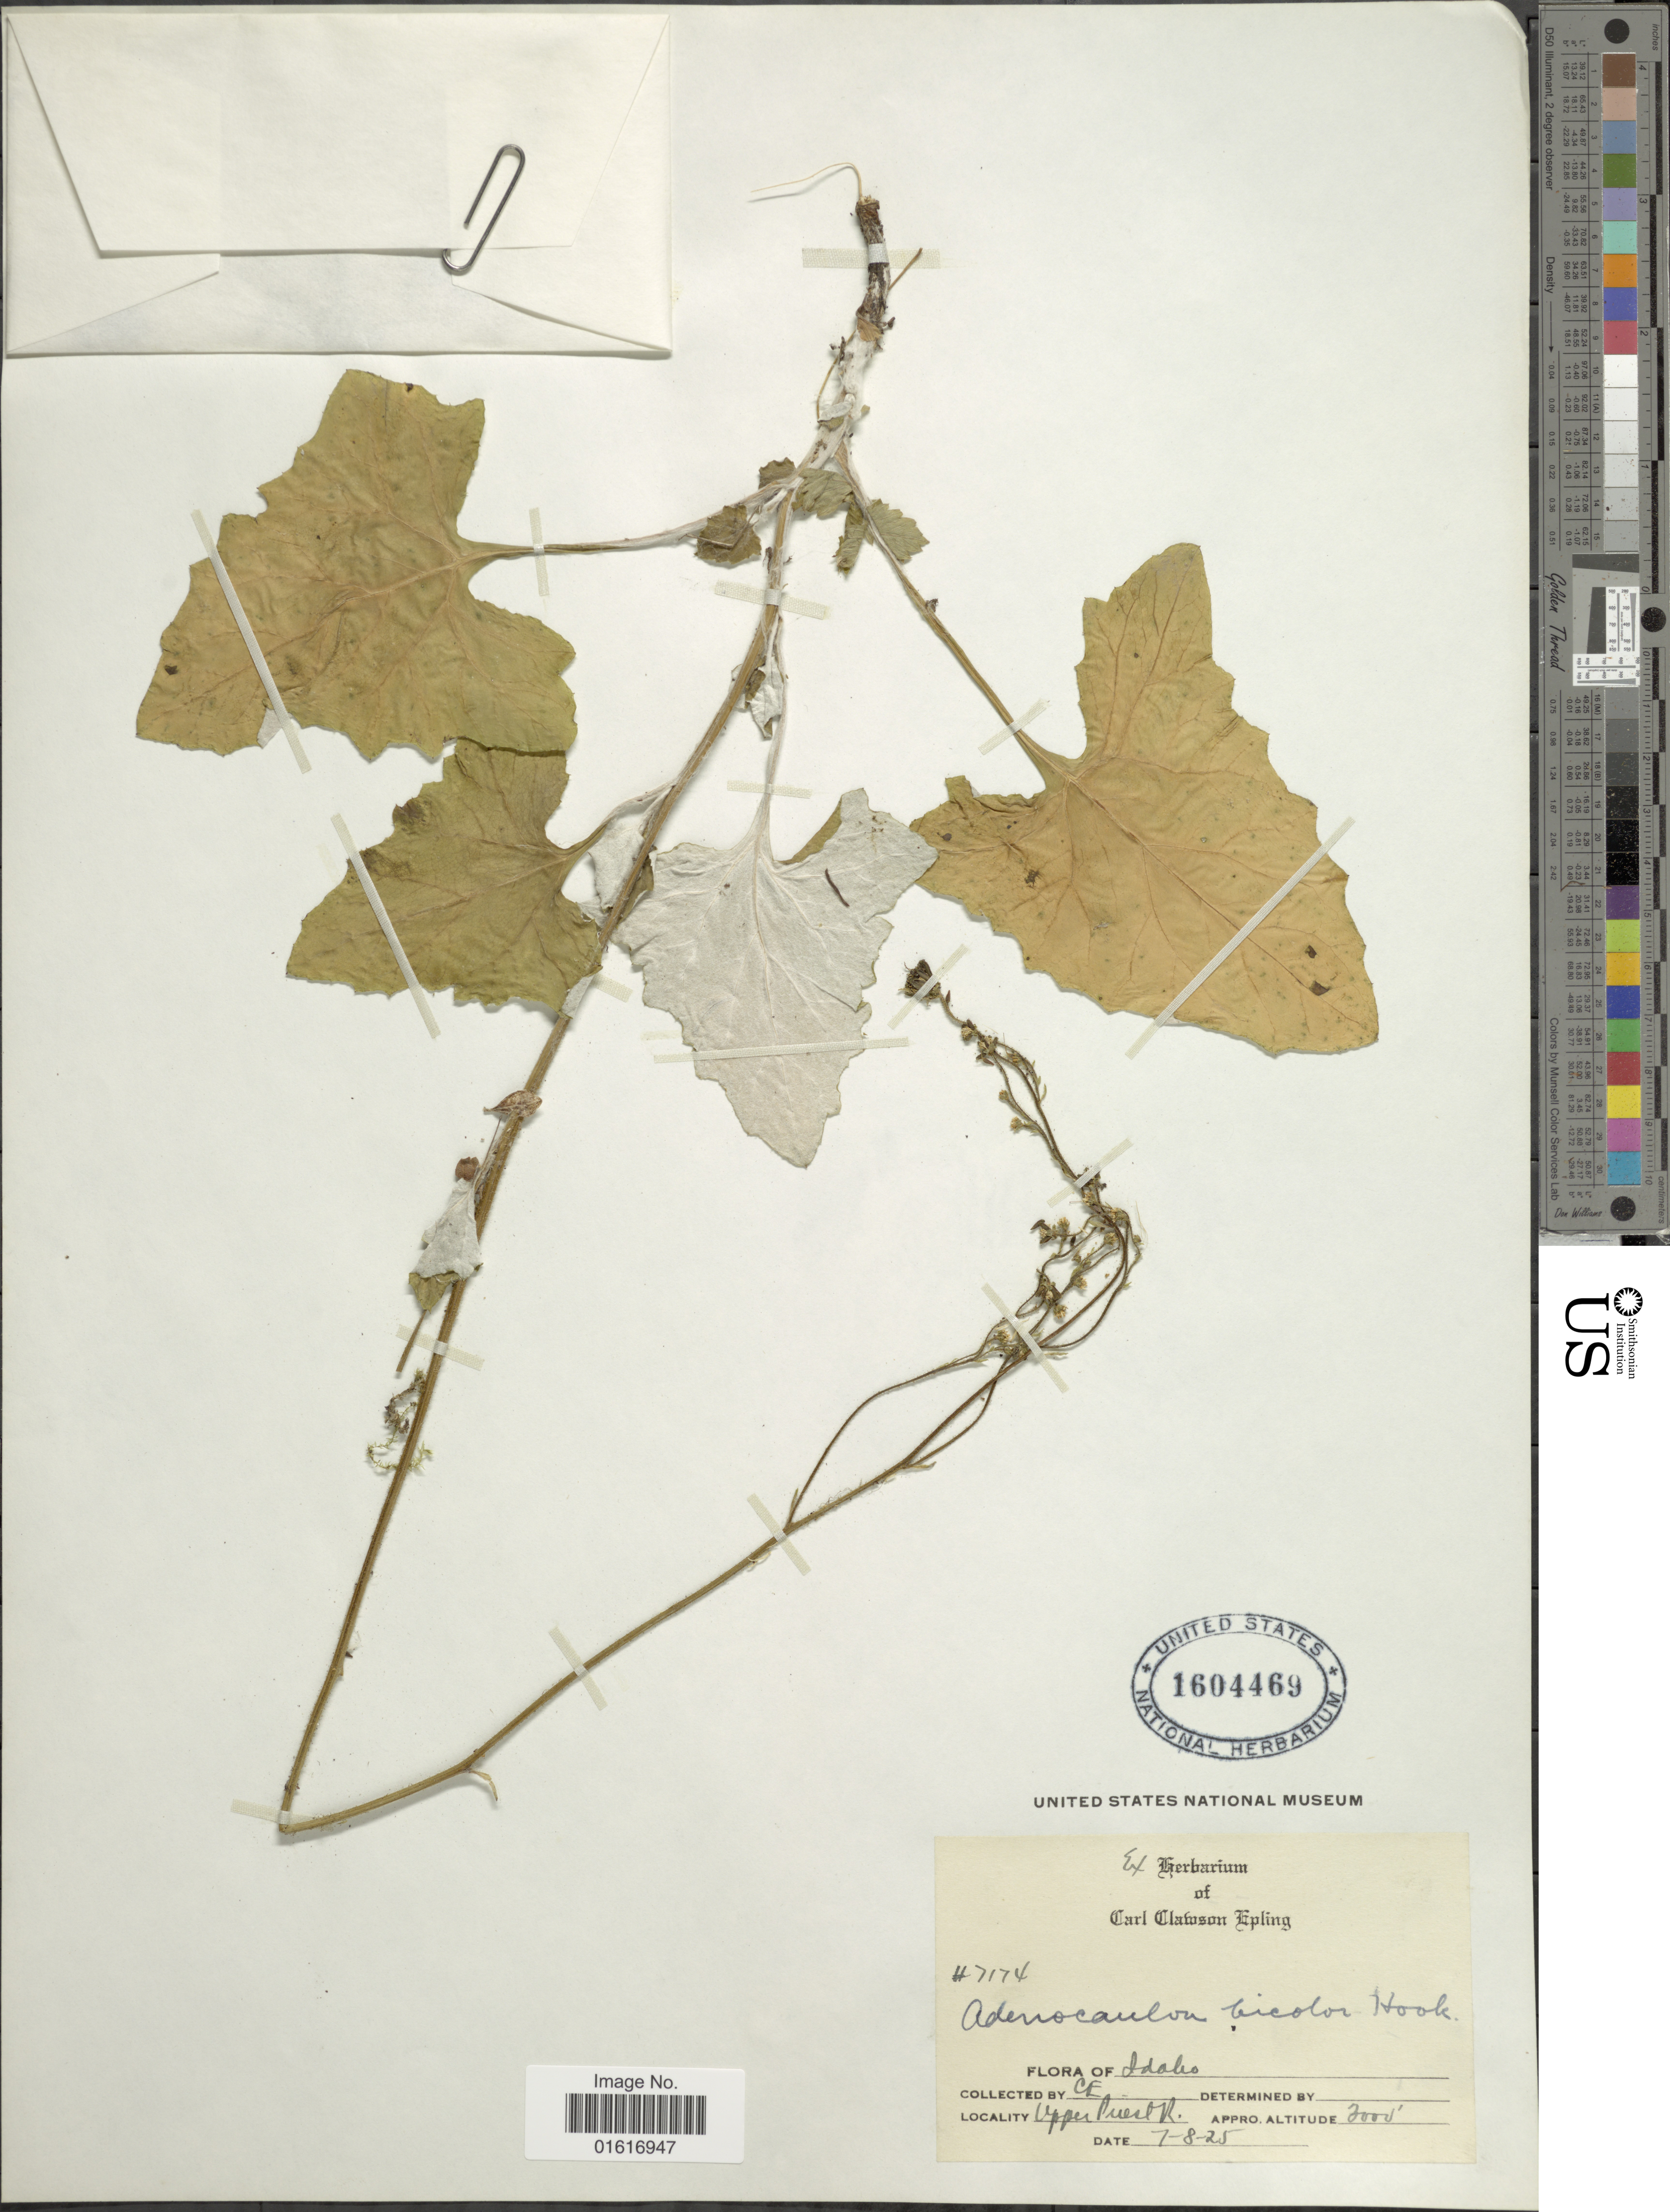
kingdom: Plantae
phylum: Tracheophyta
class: Magnoliopsida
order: Asterales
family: Asteraceae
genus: Adenocaulon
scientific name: Adenocaulon bicolor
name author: Hook.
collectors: C. C. Epling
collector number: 7174*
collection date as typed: Transcribed d/m/y: 7/8/25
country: United States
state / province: Idaho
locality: Upper Priest R.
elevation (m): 914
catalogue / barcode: US 1604469